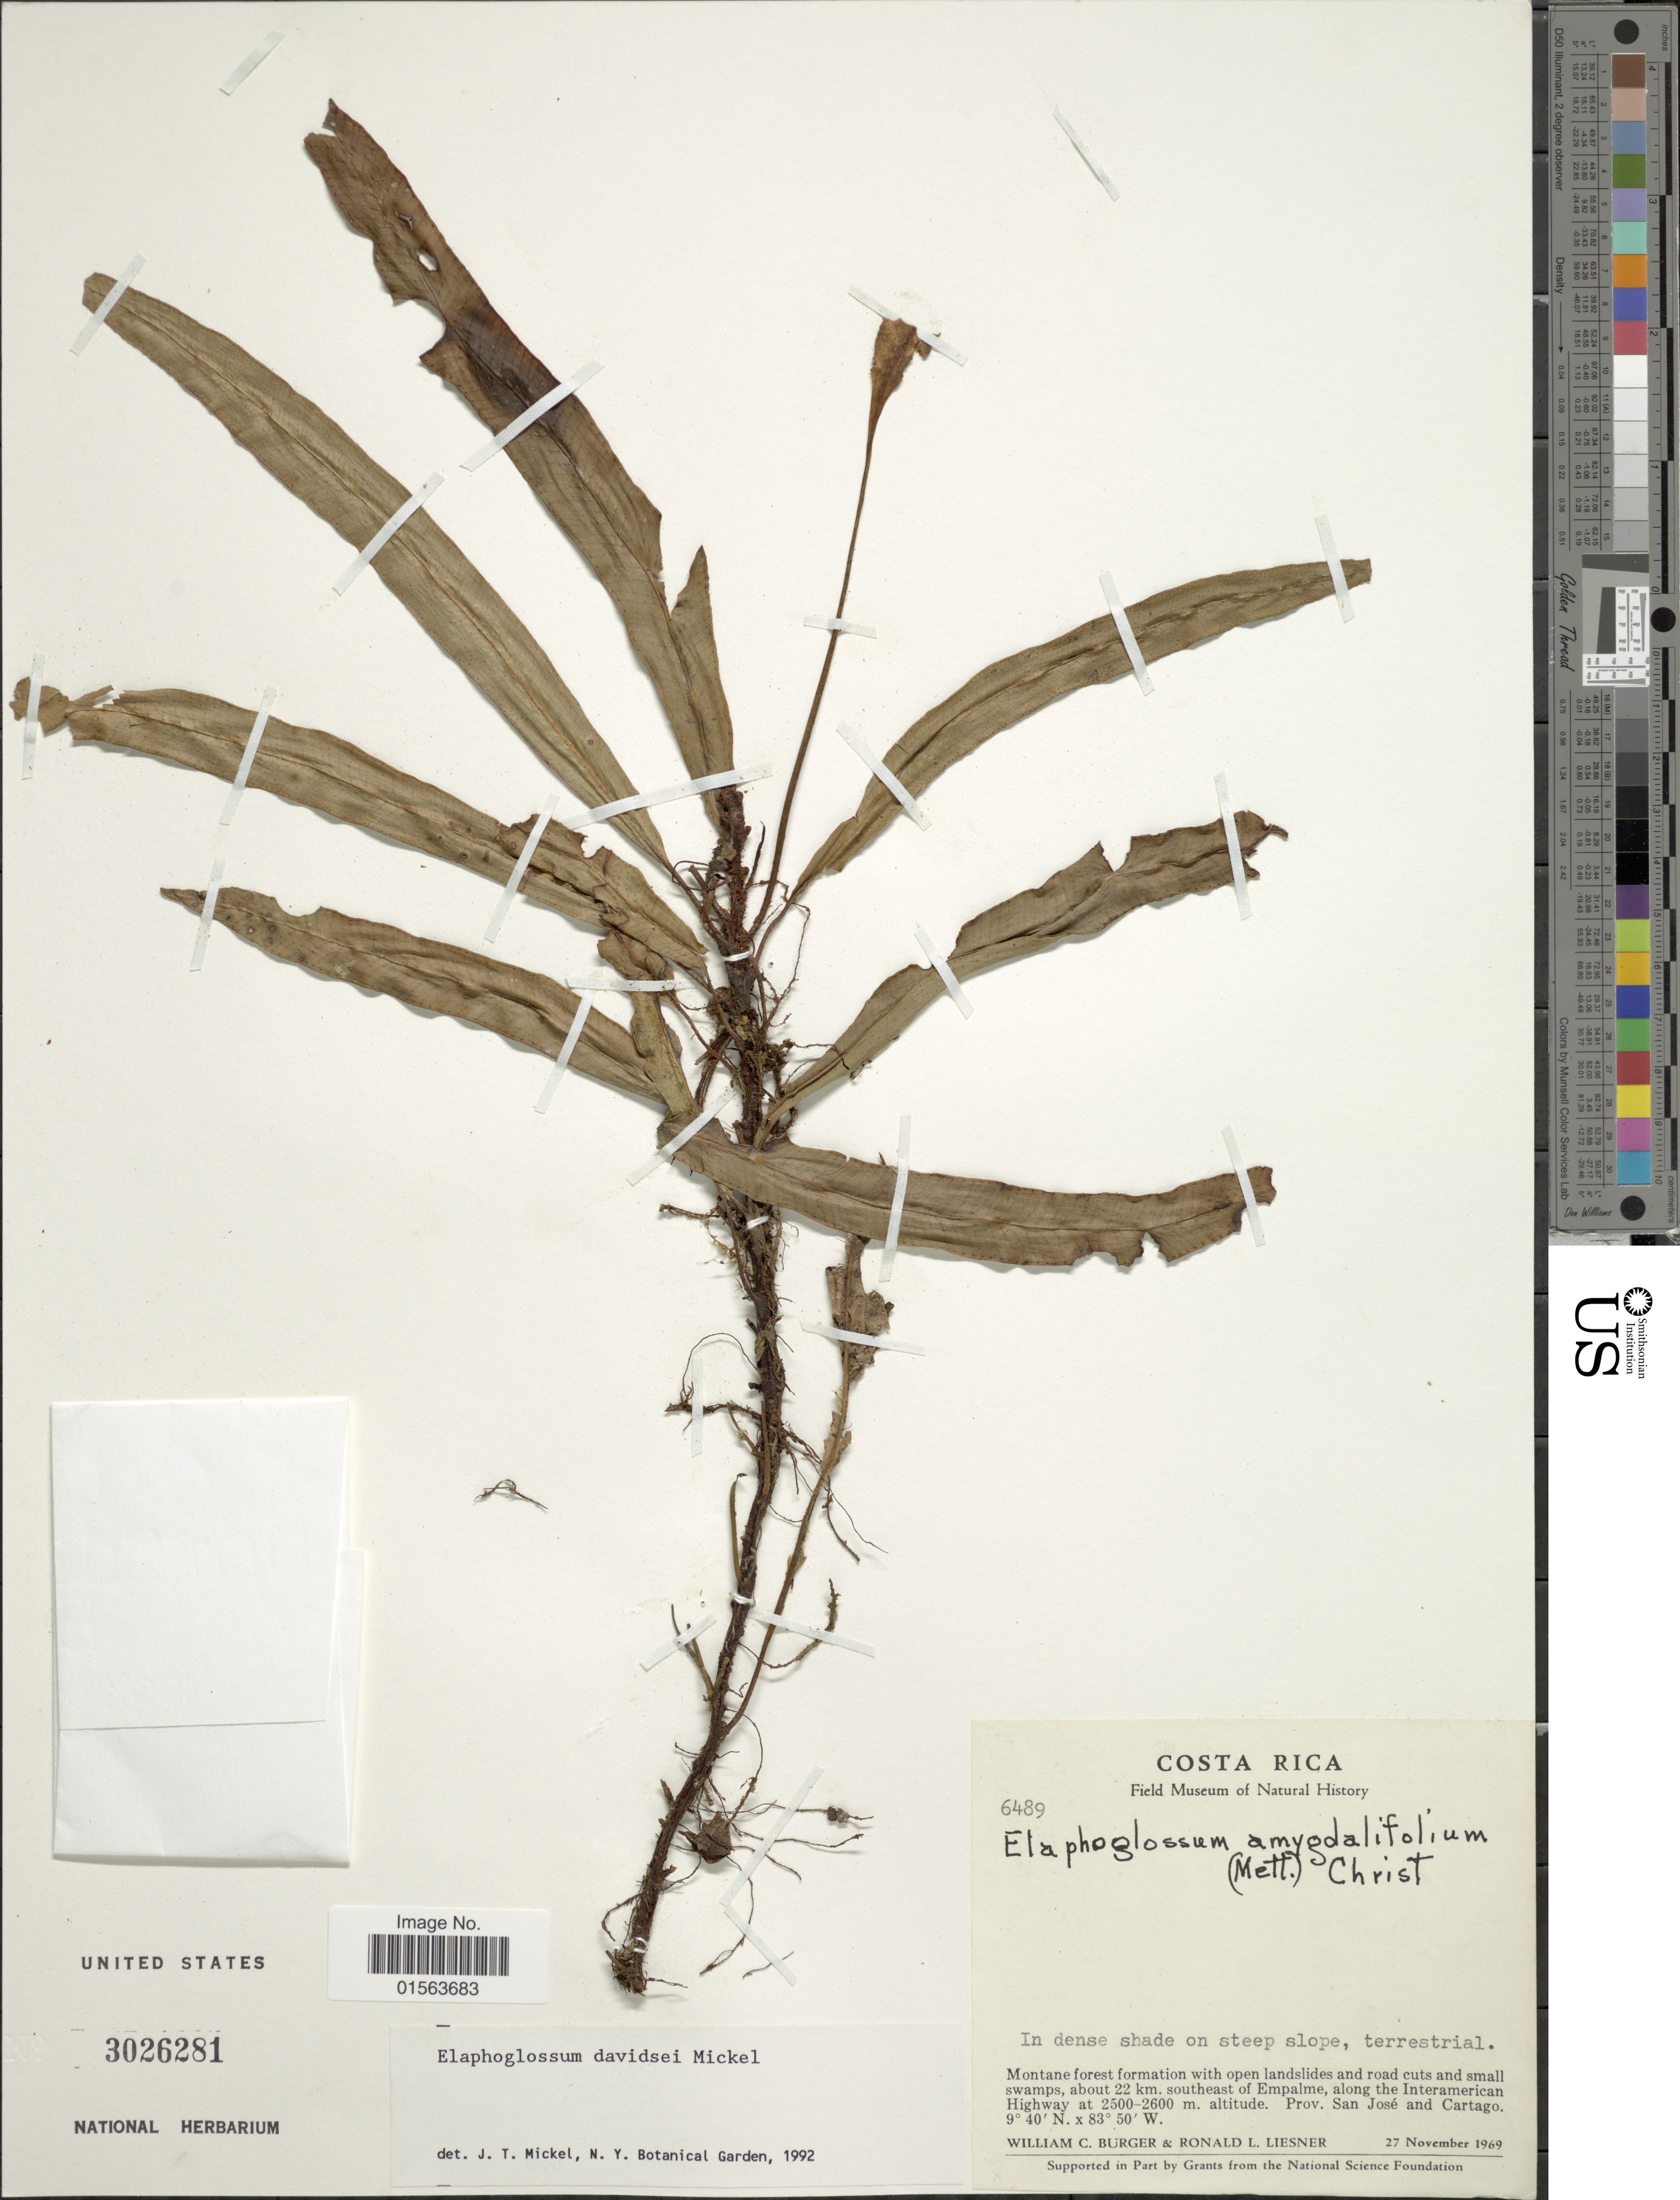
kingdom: Plantae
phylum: Tracheophyta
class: Polypodiopsida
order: Polypodiales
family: Dryopteridaceae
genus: Elaphoglossum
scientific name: Elaphoglossum davidsei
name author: Mickel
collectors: W. Burger & R. L. Liesner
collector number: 6489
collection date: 1969-11-27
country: Costa Rica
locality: About 22 km southeast of Empalme, along the Interamerican Highway, Prov. San Jose and Cartago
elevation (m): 2500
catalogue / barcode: US 3026281